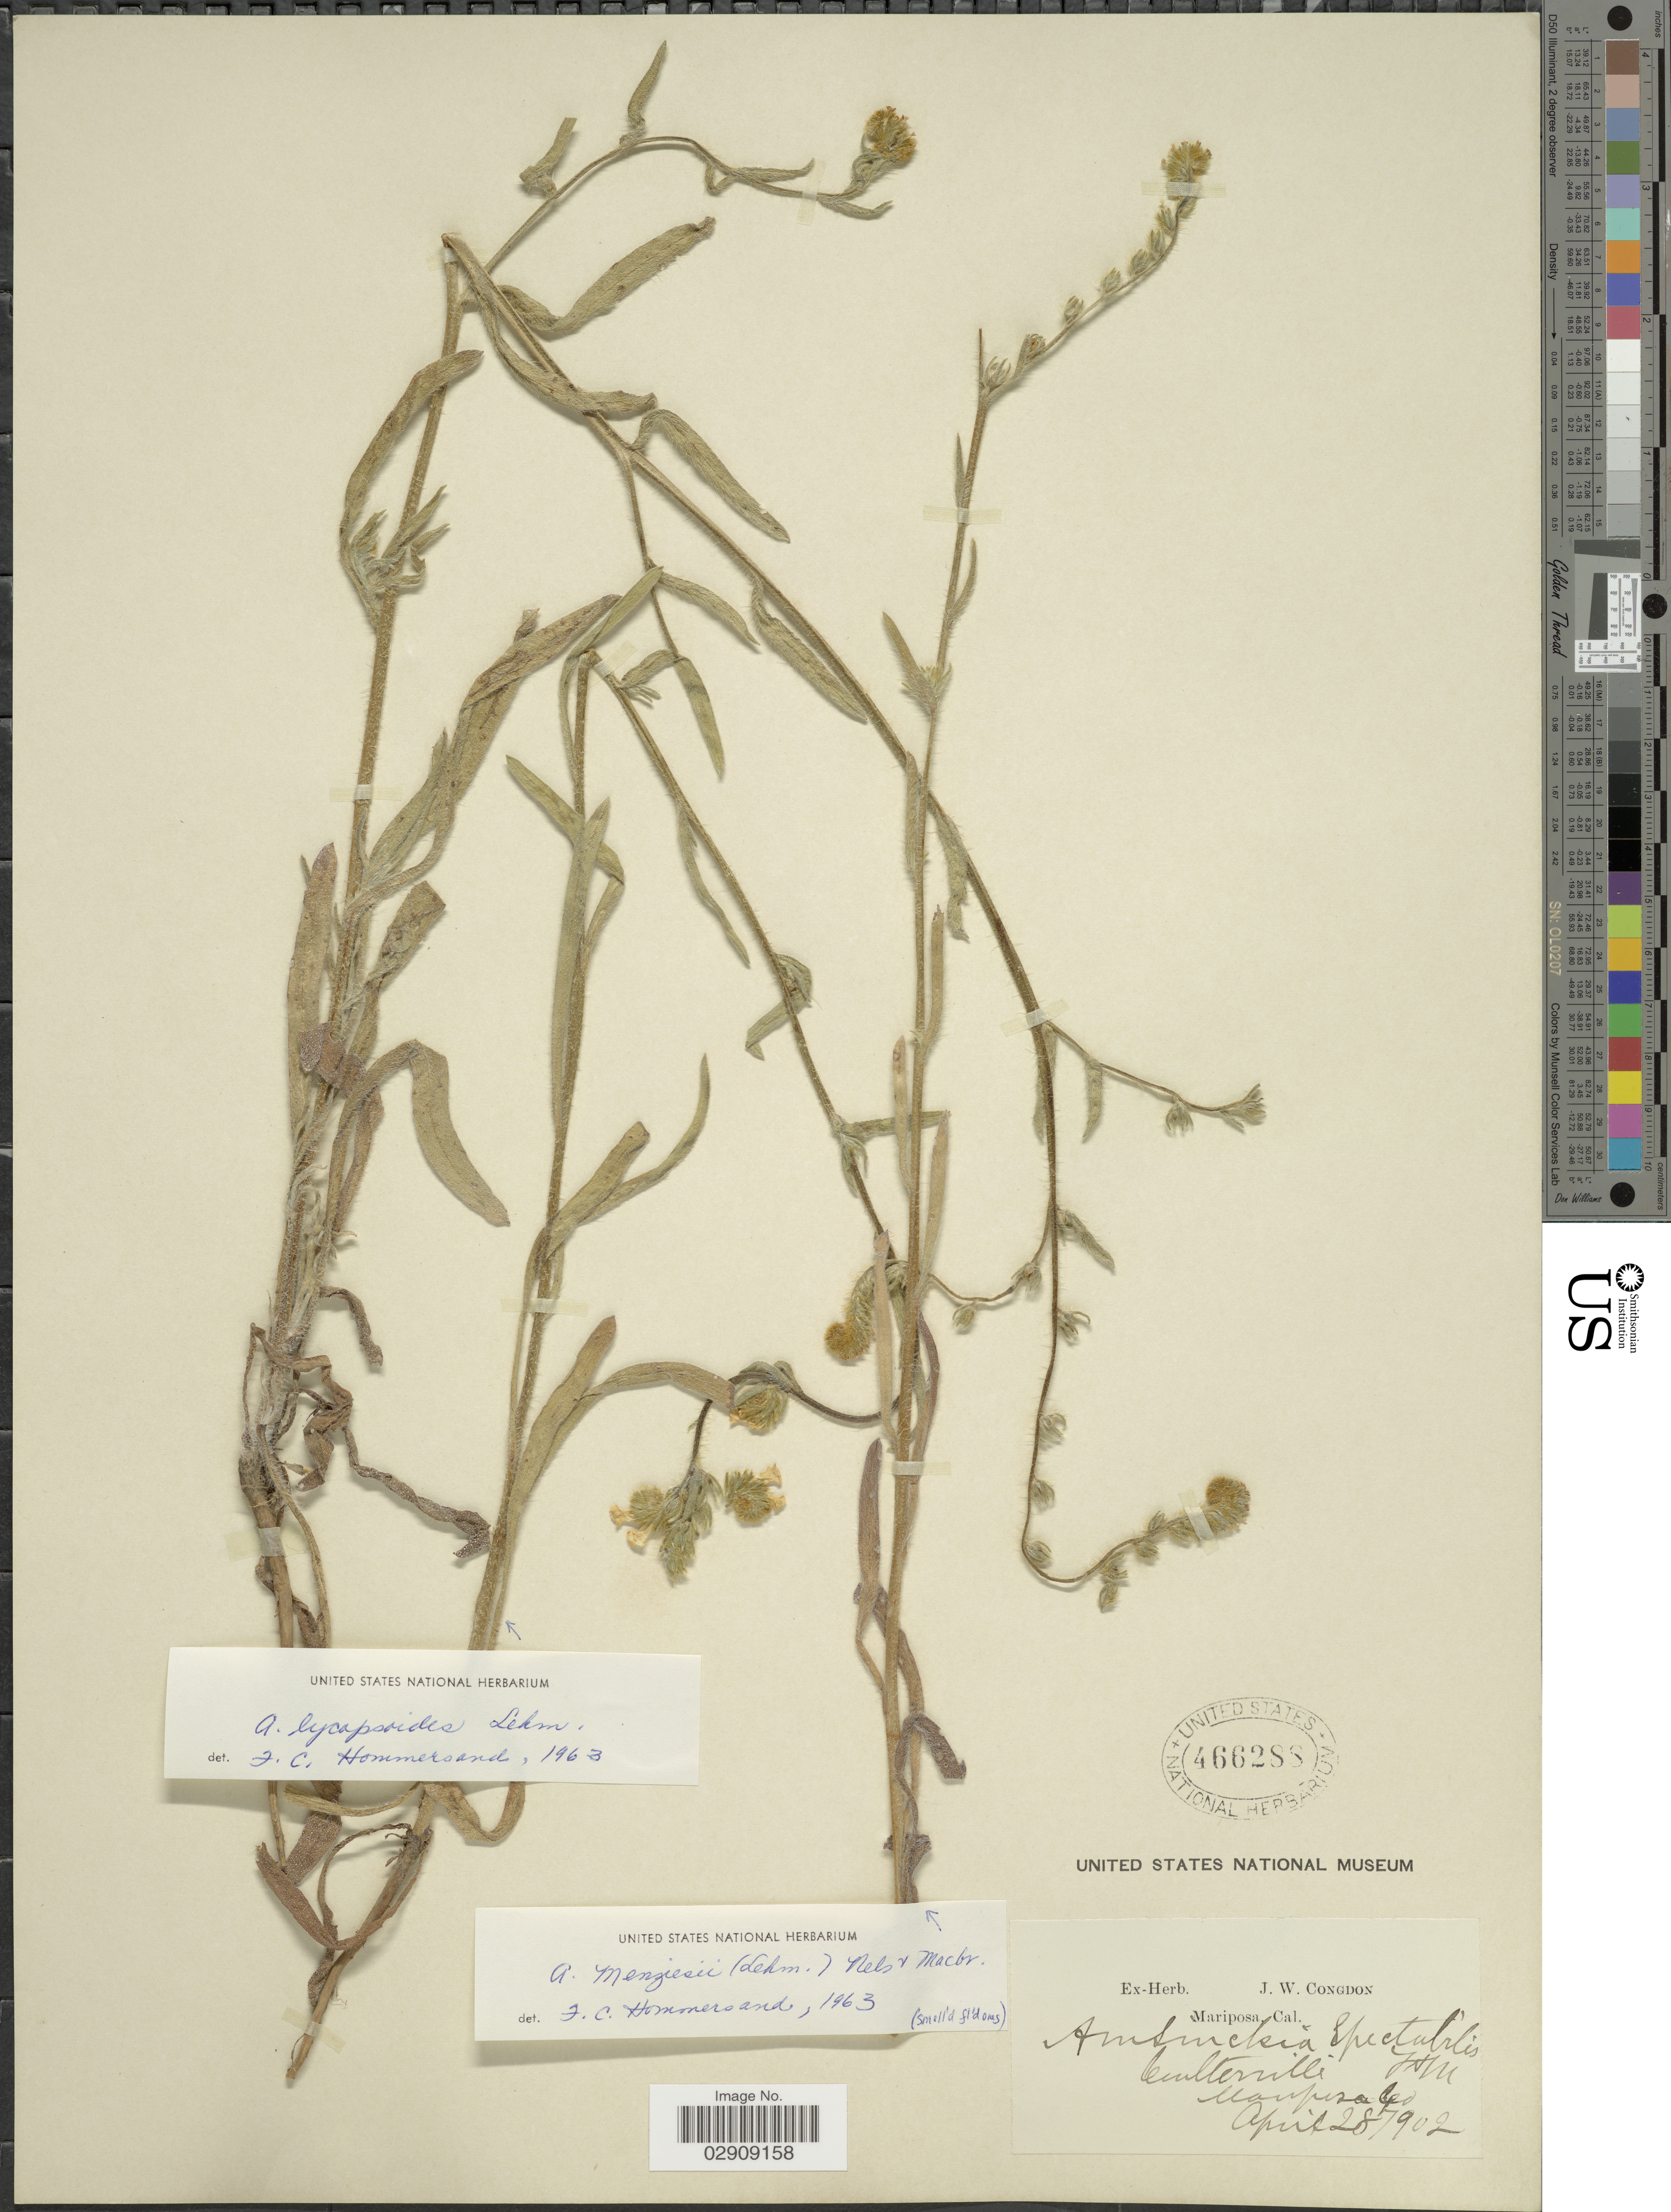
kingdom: Plantae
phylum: Tracheophyta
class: Magnoliopsida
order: Boraginales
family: Boraginaceae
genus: Amsinckia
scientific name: Amsinckia menziesii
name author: A. Nelson & J.F. Macbr.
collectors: ex herb. J. W. Congdon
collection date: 1902-04-28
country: United States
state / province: California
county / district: Mariposa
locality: Centerville. Mariposa Co.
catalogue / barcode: US 466288